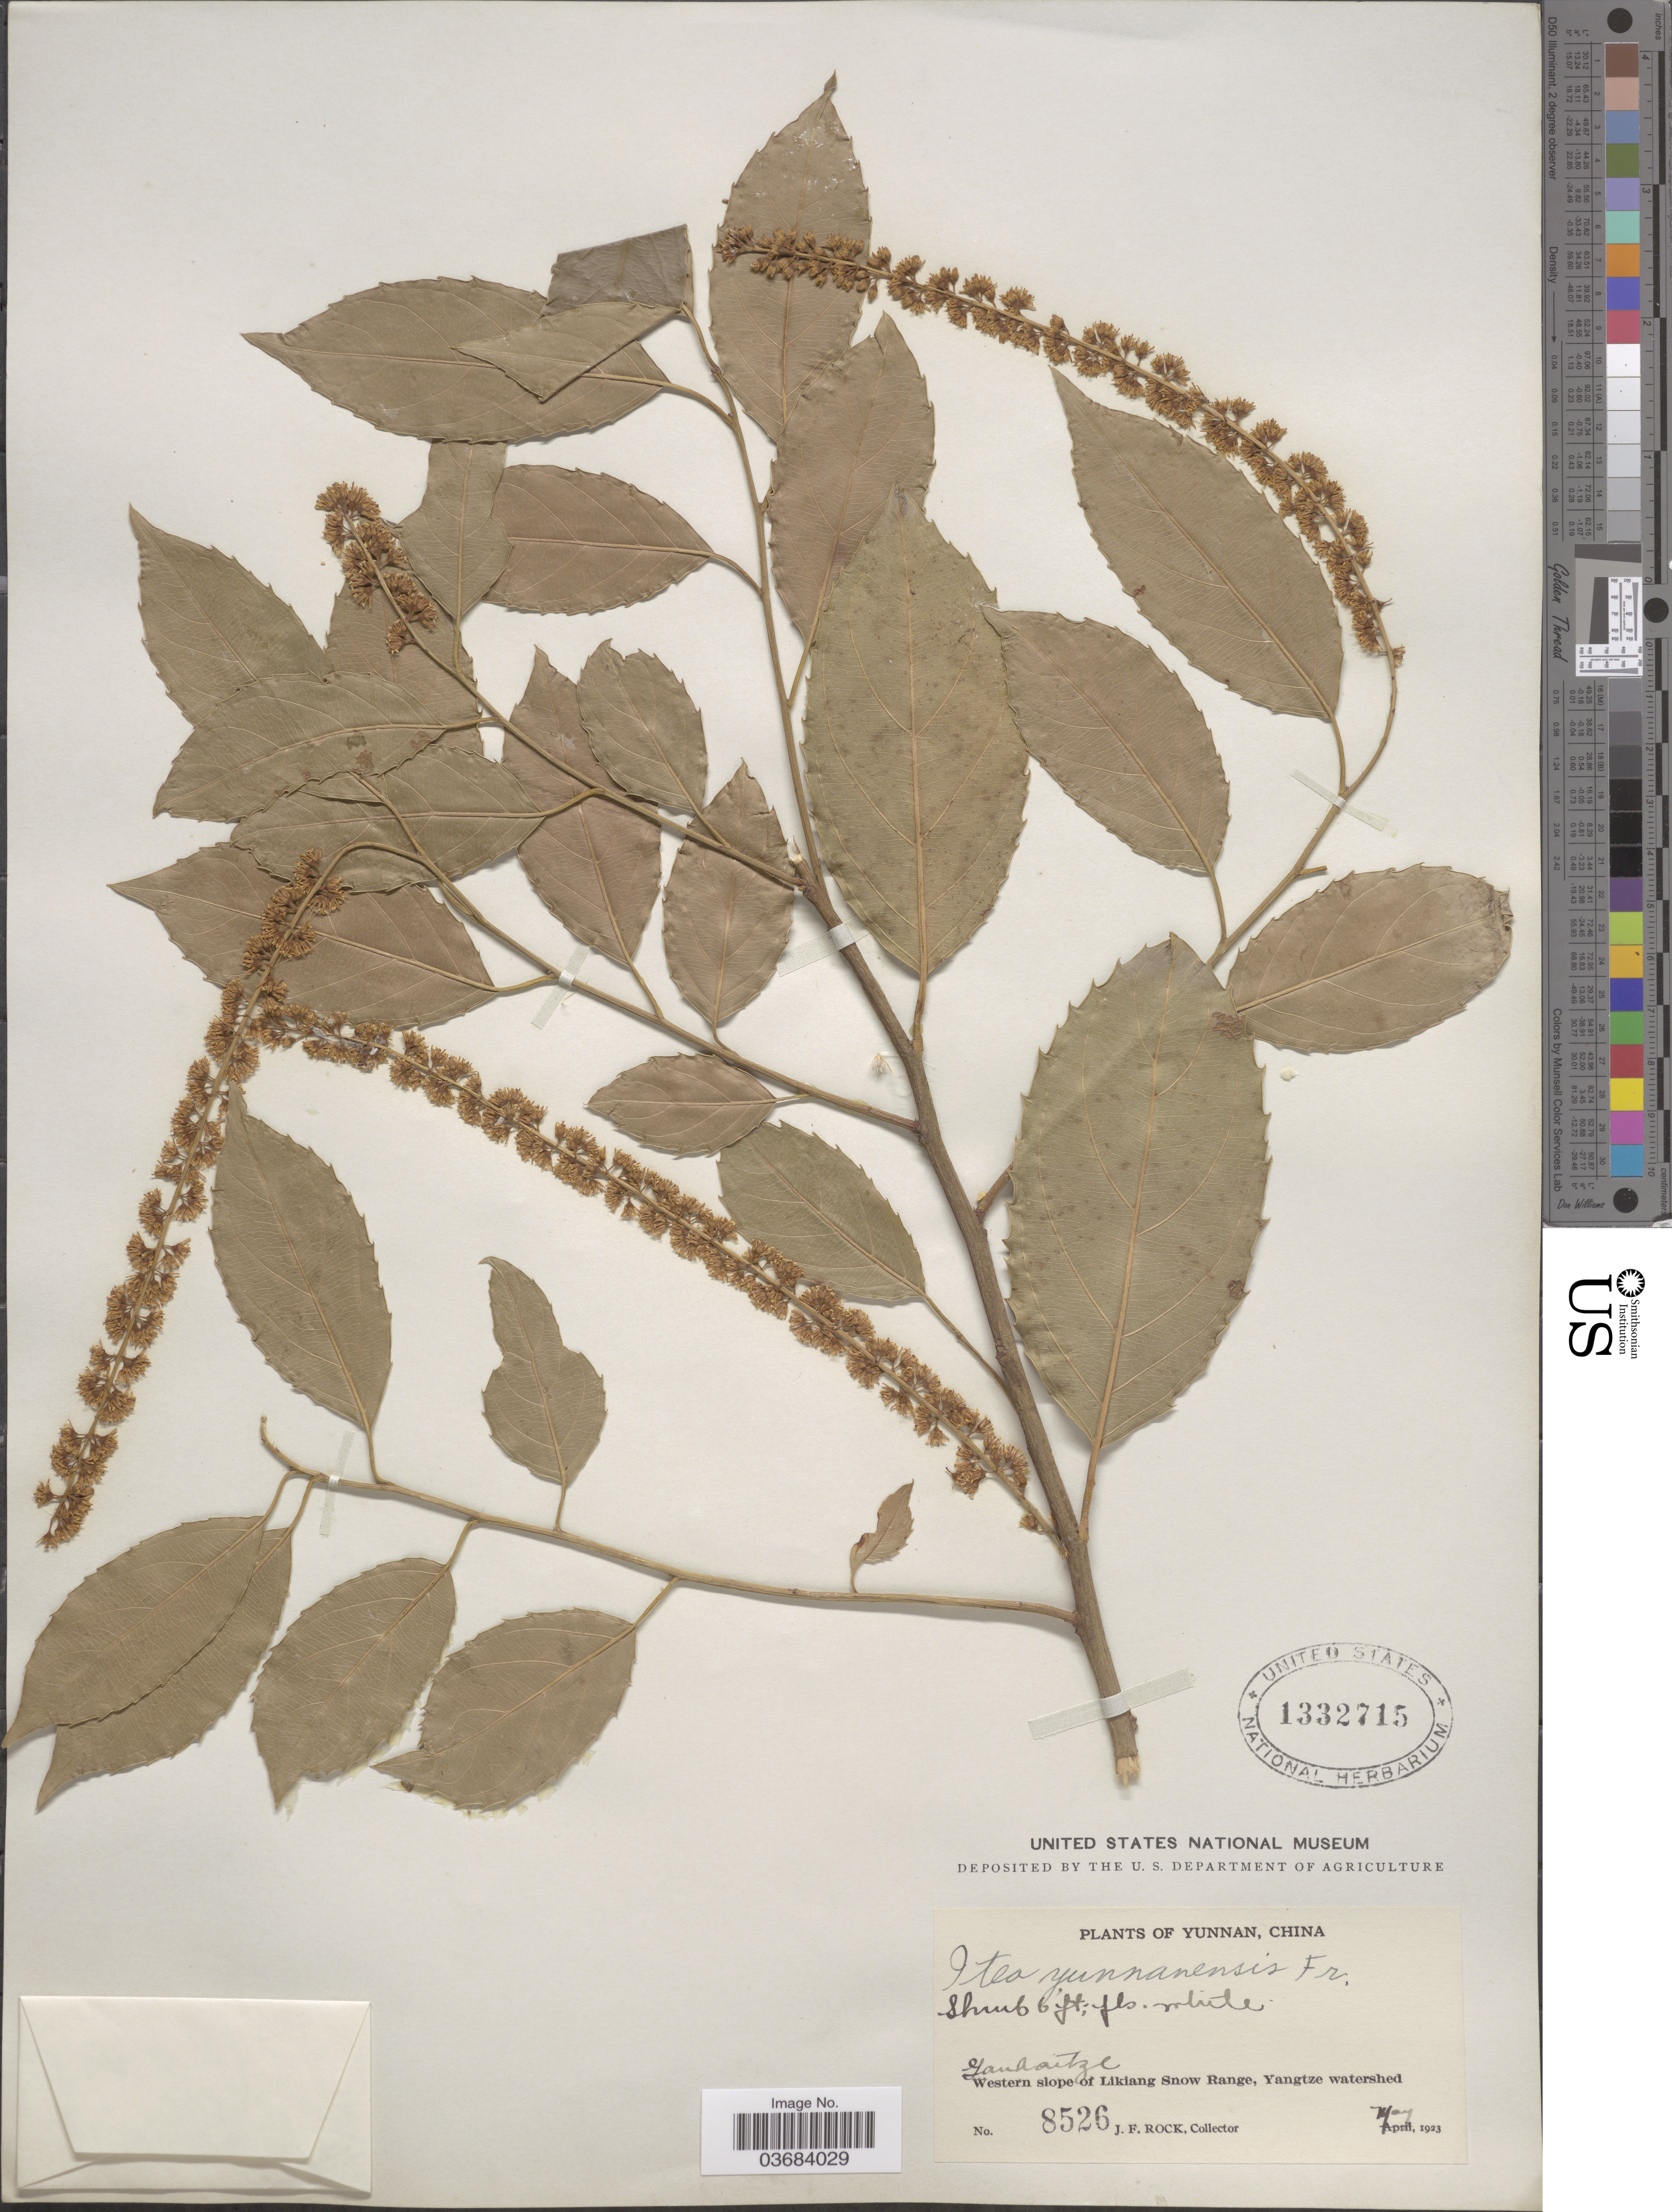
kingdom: Plantae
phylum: Tracheophyta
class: Magnoliopsida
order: Saxifragales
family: Iteaceae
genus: Itea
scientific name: Itea yunnanensis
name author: Franch.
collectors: J. Rock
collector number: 8526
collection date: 1923-05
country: China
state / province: Yunnan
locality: Ganhaitze. Western slope of Likiang Snow Range, Yangtze watershed.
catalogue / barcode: US 1332715